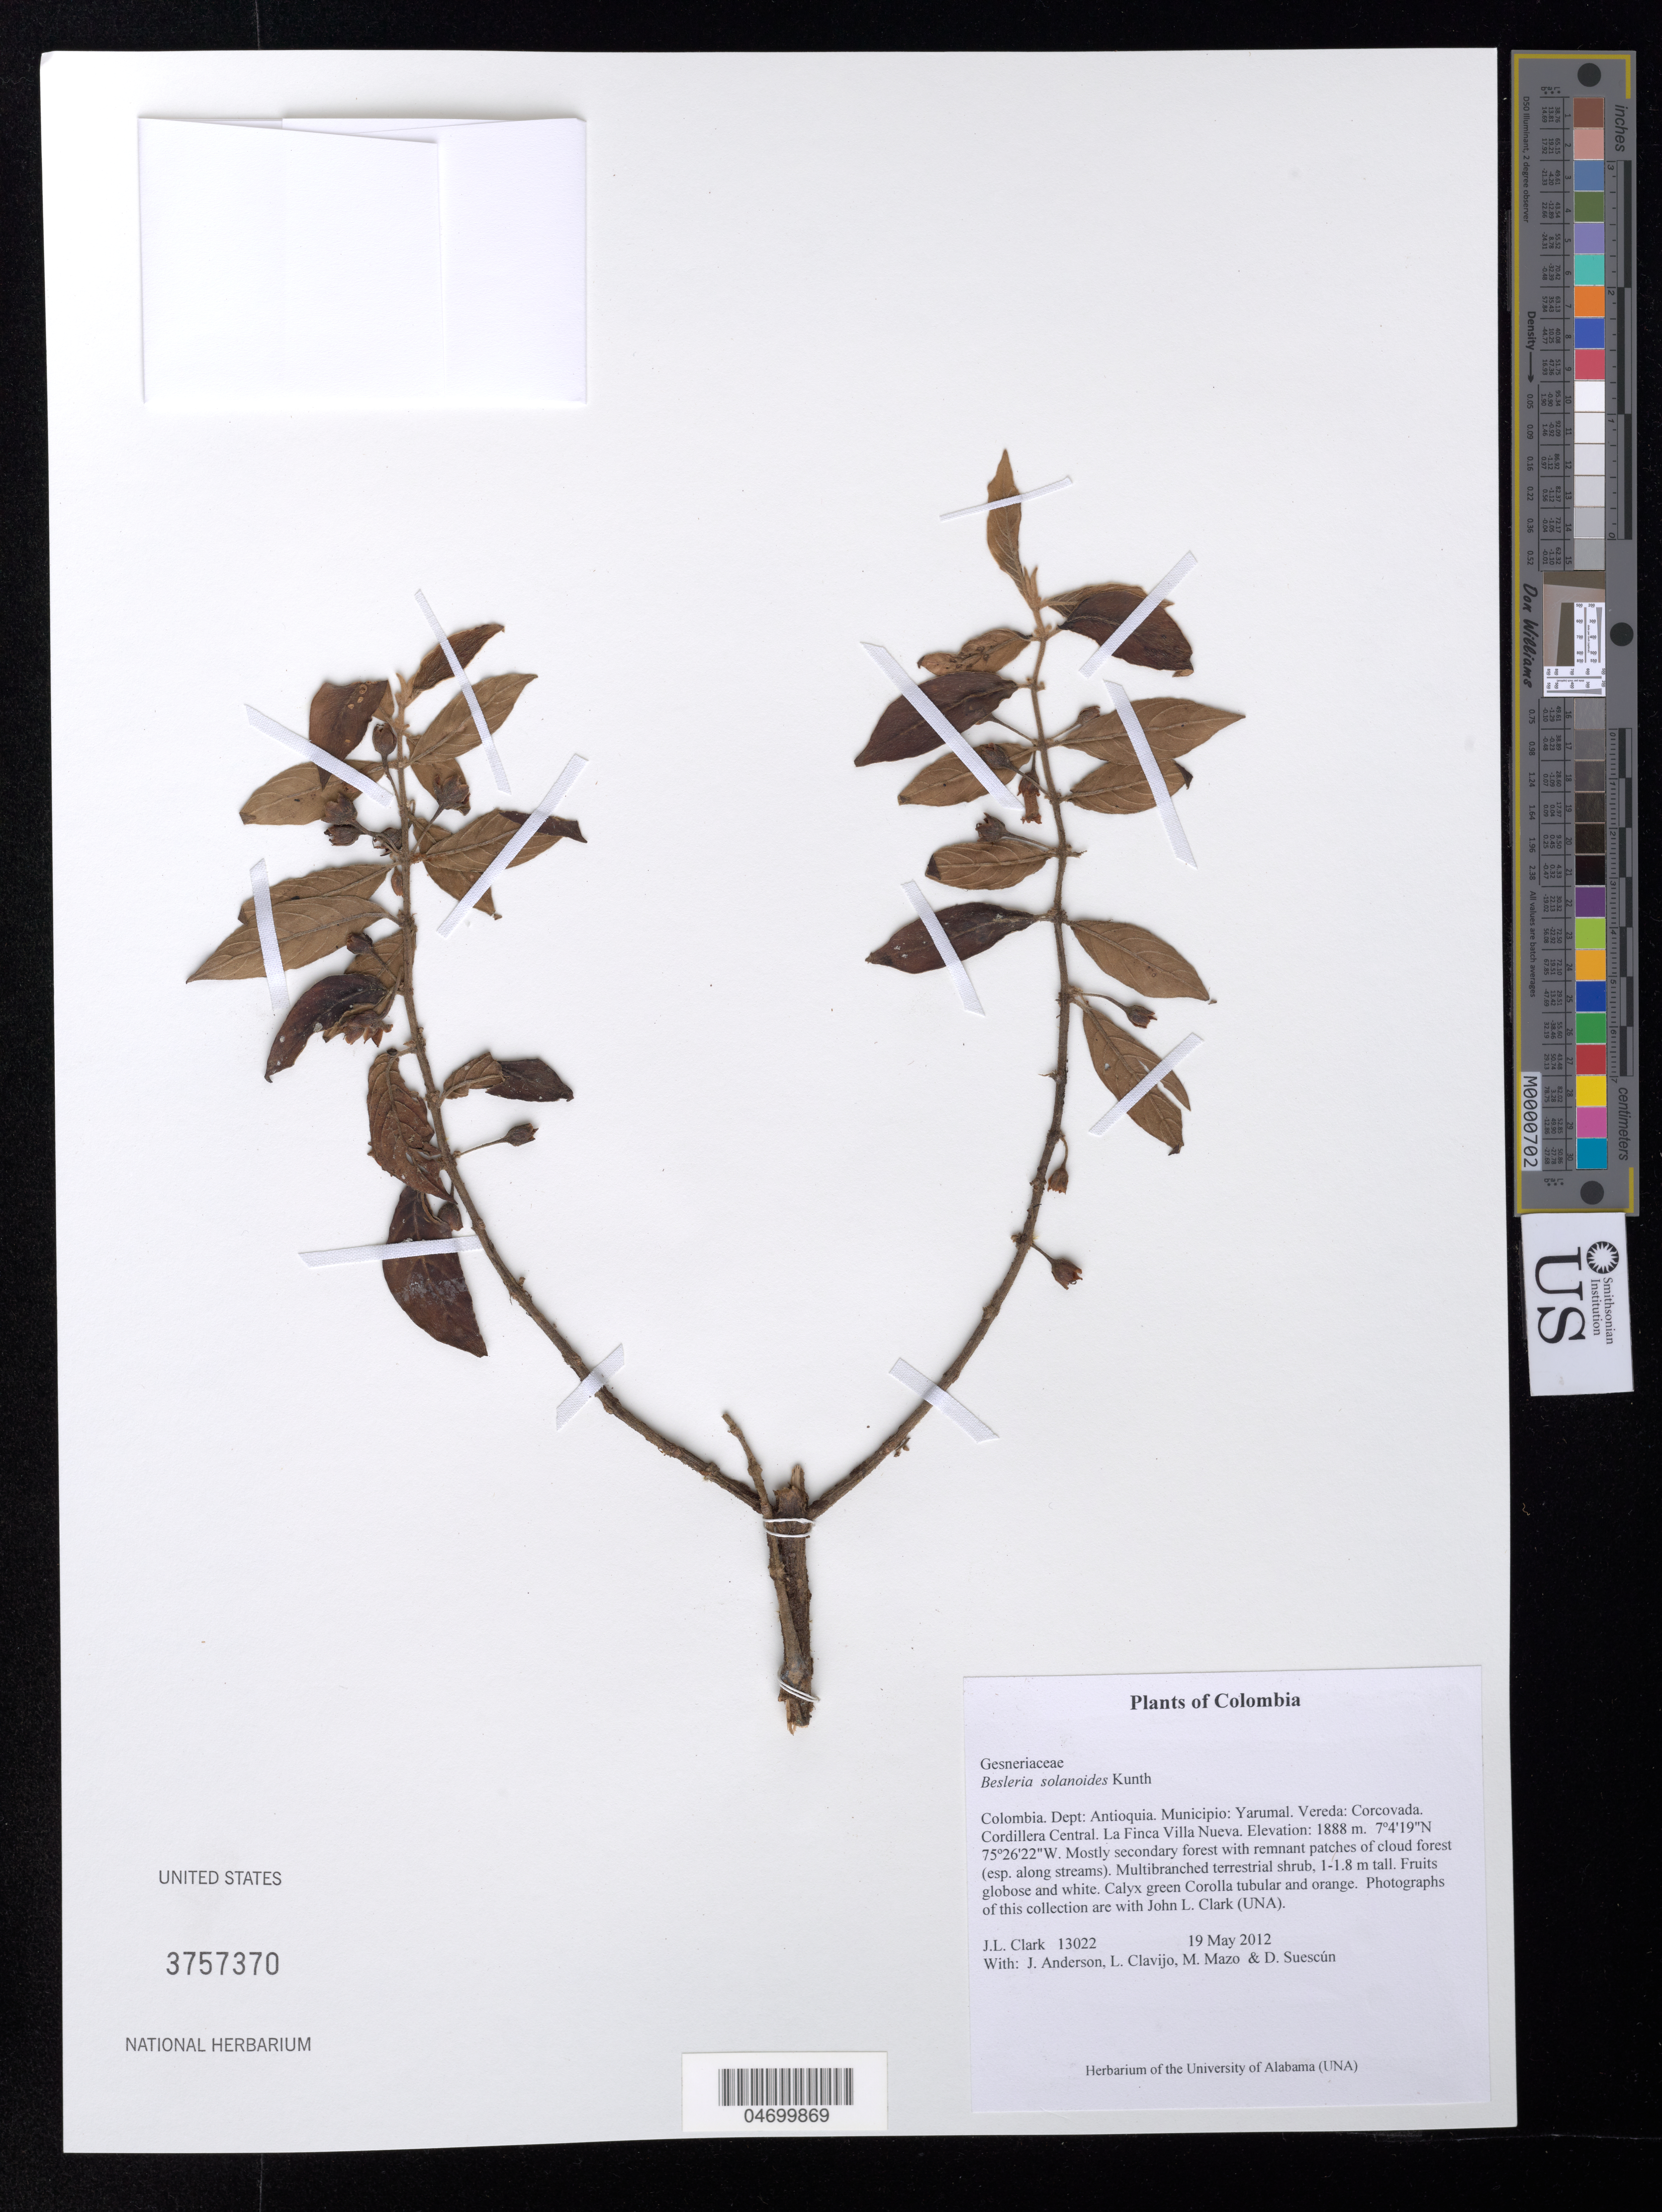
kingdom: Plantae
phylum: Tracheophyta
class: Magnoliopsida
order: Lamiales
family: Gesneriaceae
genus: Besleria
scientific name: Besleria solanoides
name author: Kunth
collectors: J. L. Clark, J. Anderson, L. Clavijo & M. Mazo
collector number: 13022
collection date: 2012-05-19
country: Colombia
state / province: Antioquia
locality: Dept: Antioquia. Municipio: Yarumal. Vereda: Corcovada. Cordillera Central. La Finca Villa Nueva.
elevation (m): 1888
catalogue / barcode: US 3757370